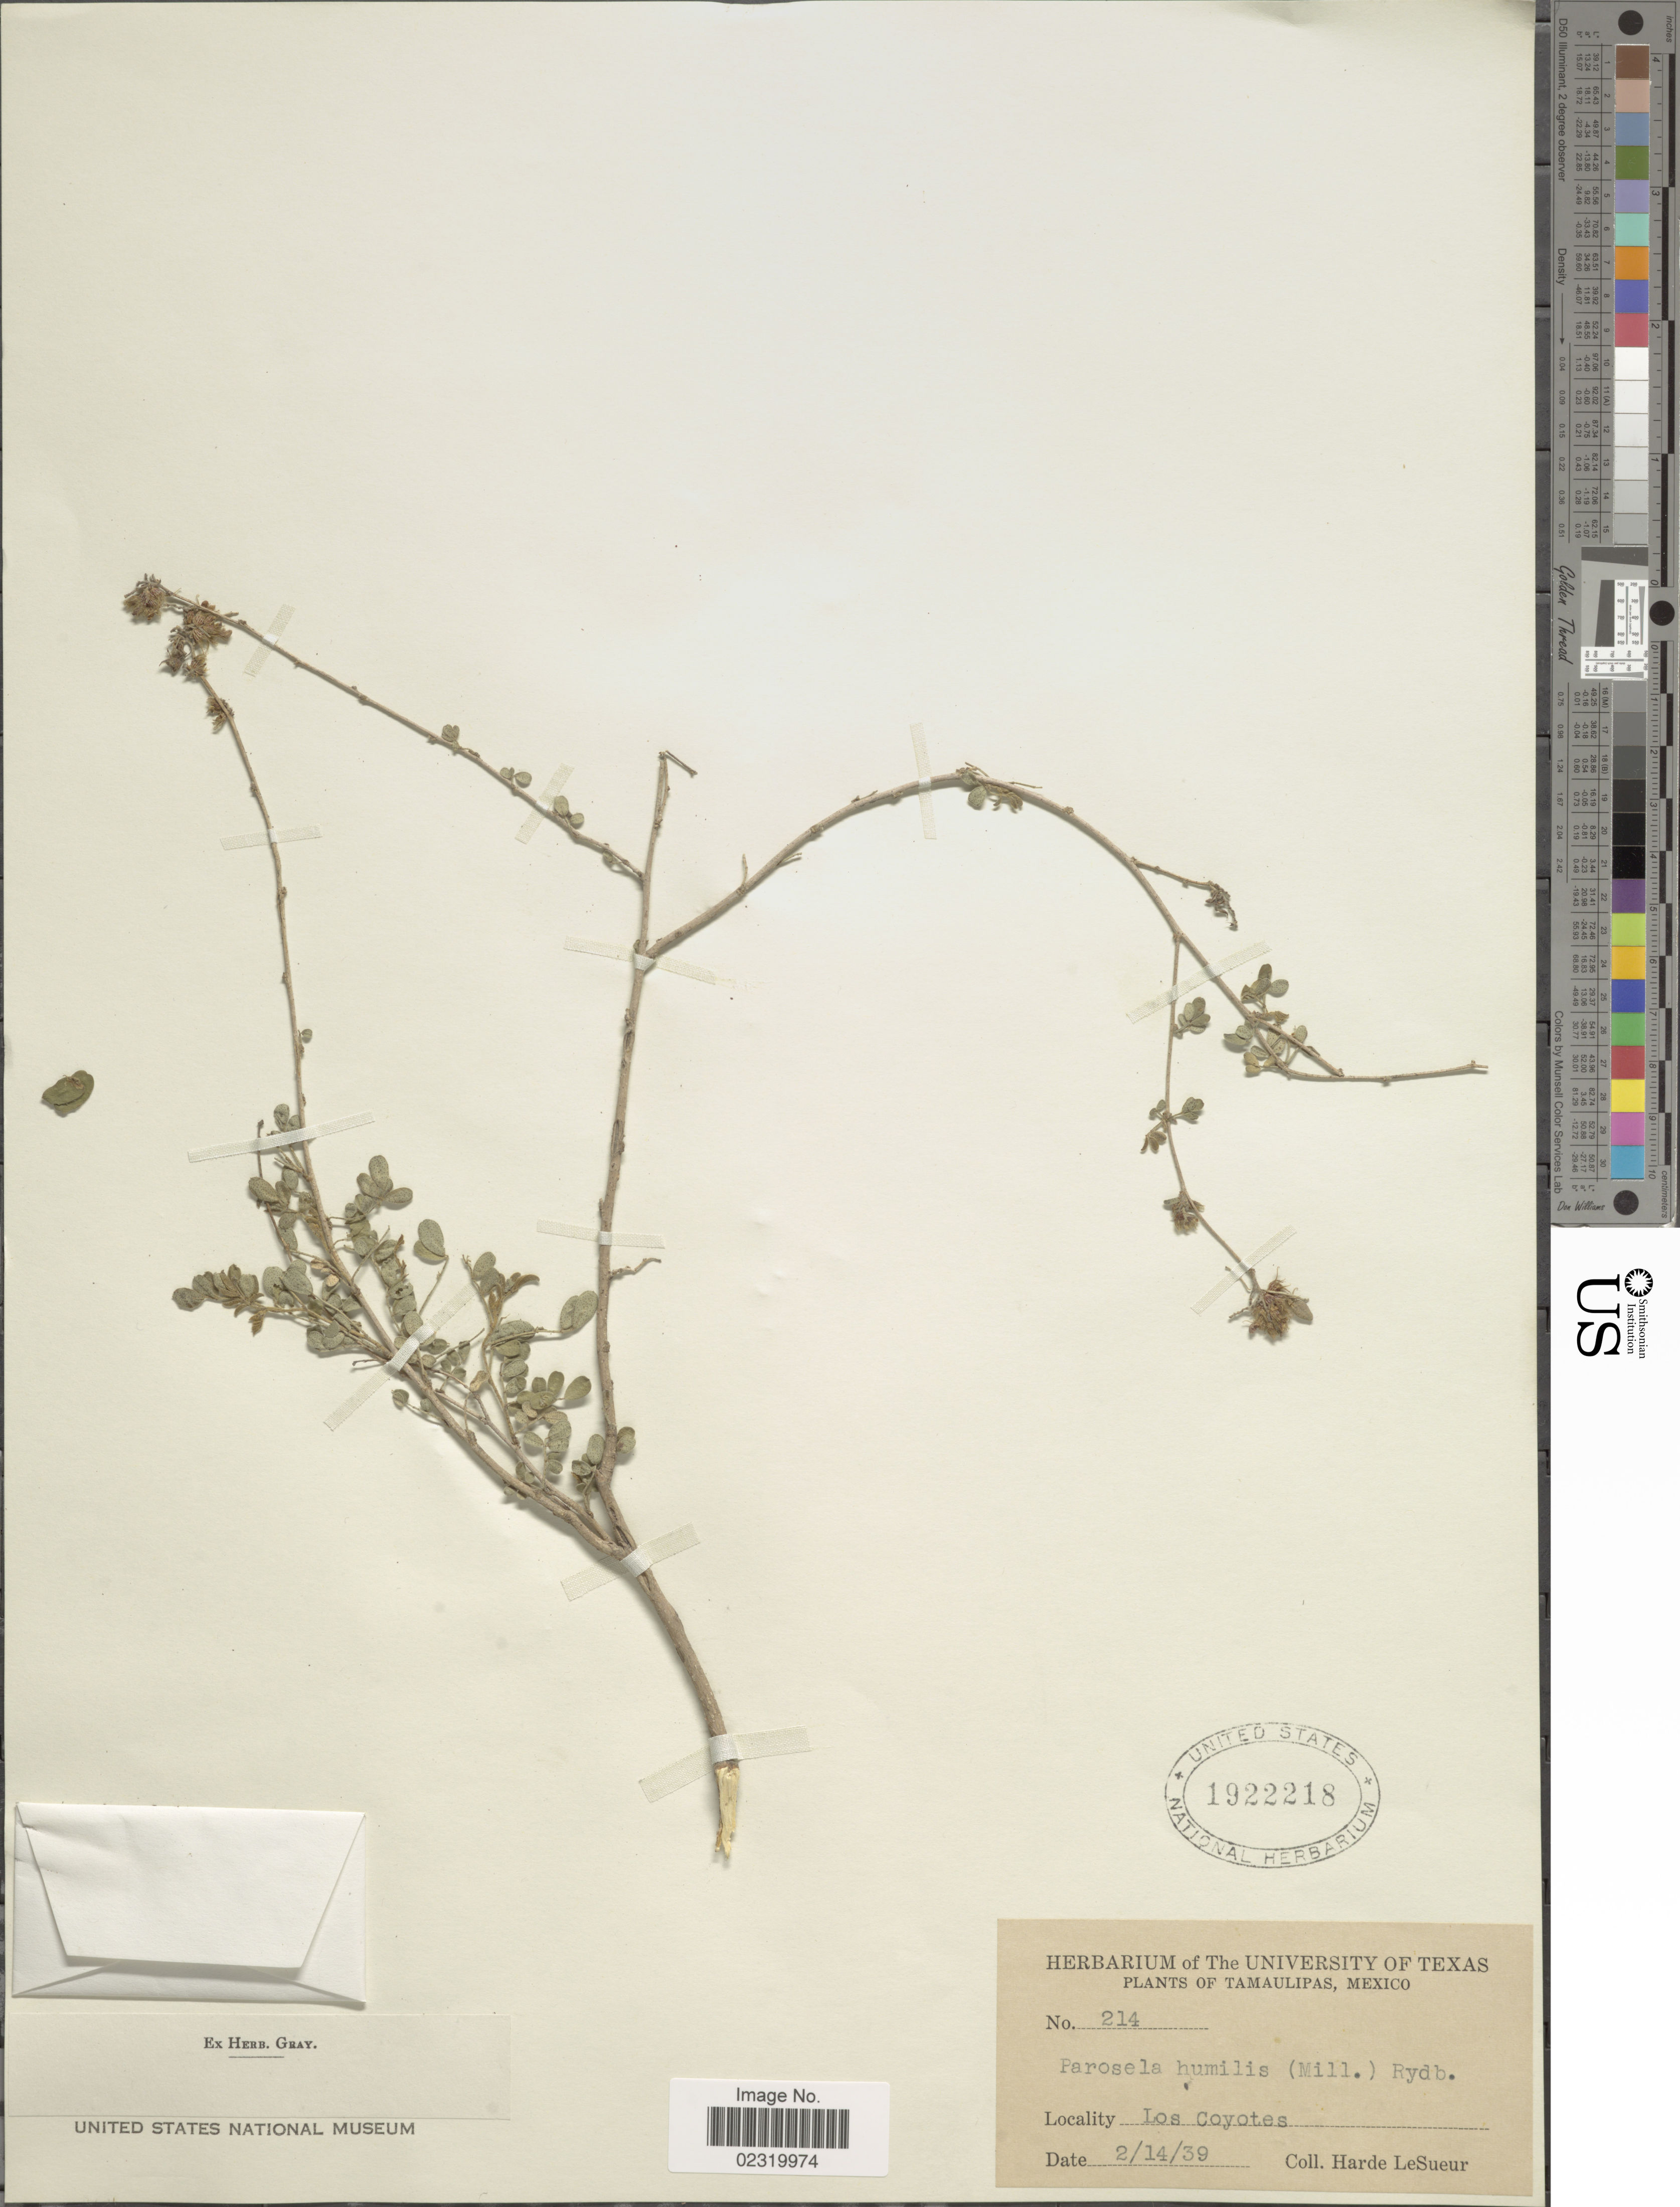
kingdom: Plantae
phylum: Tracheophyta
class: Magnoliopsida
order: Fabales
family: Fabaceae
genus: Dalea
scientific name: Dalea scandens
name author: (Mill.) R.T. Clausen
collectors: H. LeSueur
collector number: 214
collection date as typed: Transcribed d/m/y: 14/2/39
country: Mexico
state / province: Tamaulipas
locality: Los Coyotes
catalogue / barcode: US 1922218